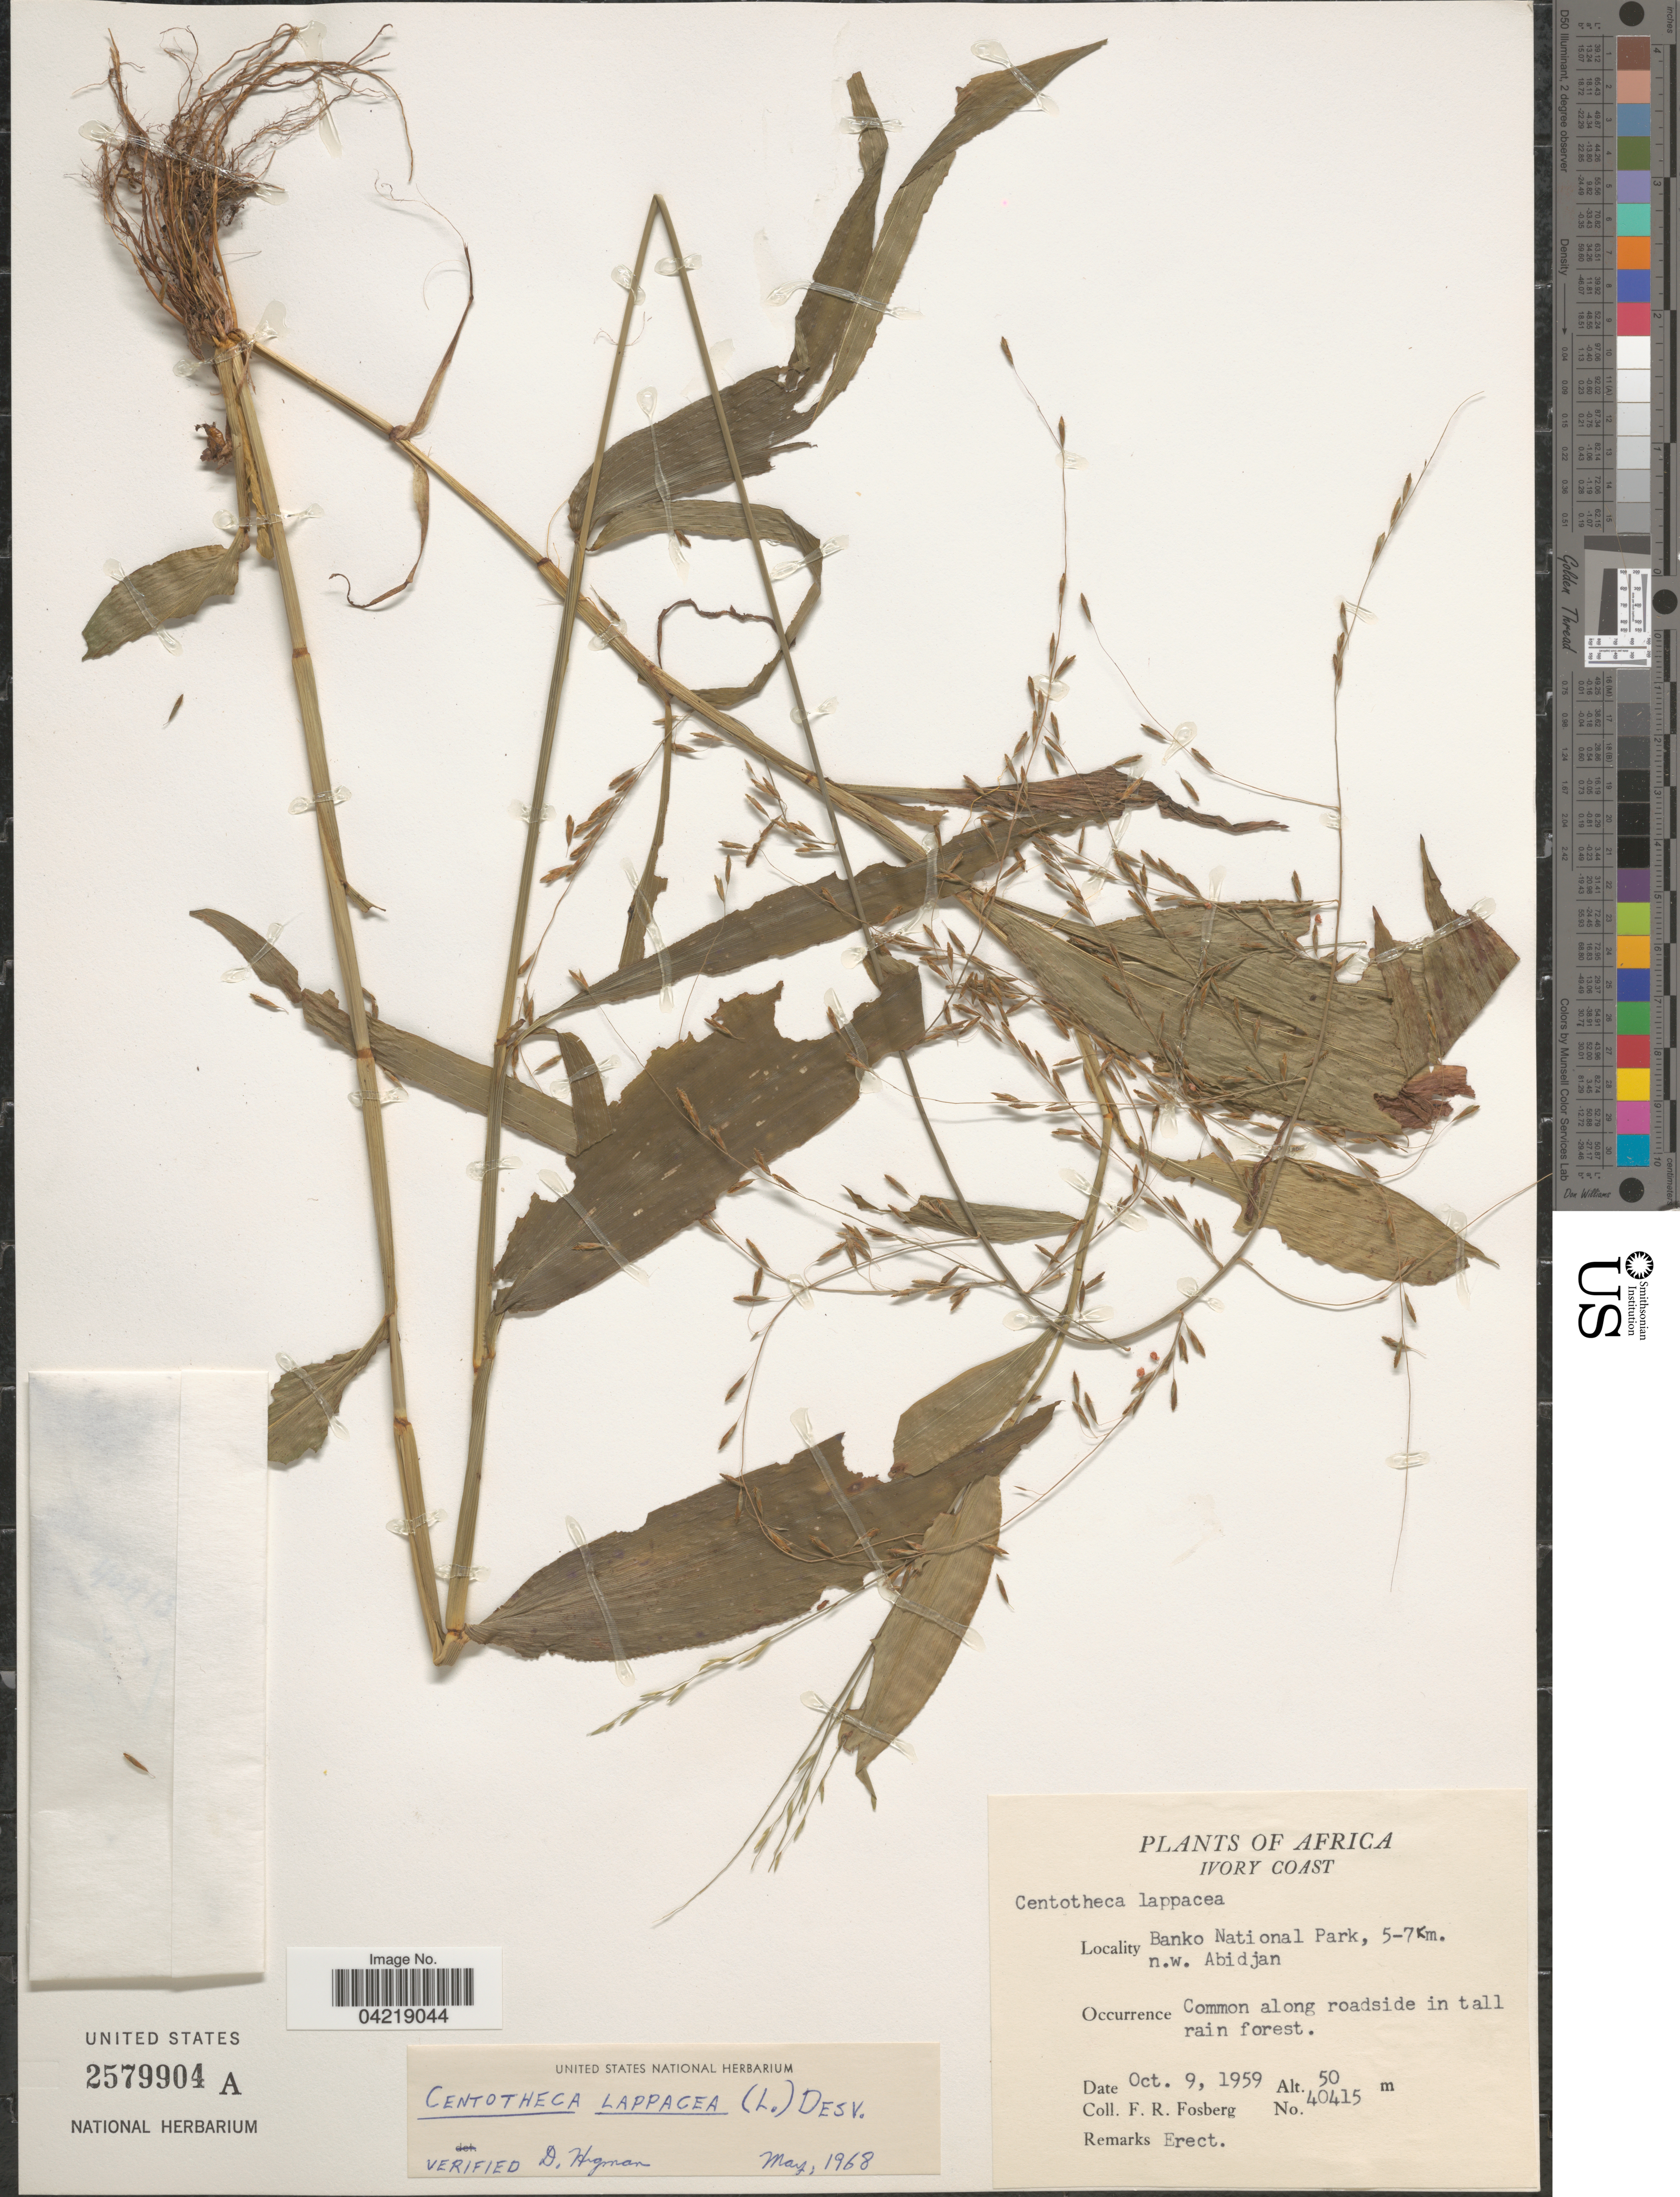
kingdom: Plantae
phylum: Tracheophyta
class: Liliopsida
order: Poales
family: Poaceae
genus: Centotheca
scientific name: Centotheca lappacea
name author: (L.) Desv.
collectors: F. R. Fosberg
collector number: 40415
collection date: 1959-10-09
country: Ivory Coast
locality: Banko National Park, 5-7km. n.w. Abidjan. Common along roadside in tall rain forest.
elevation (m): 50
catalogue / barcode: US 2579904A